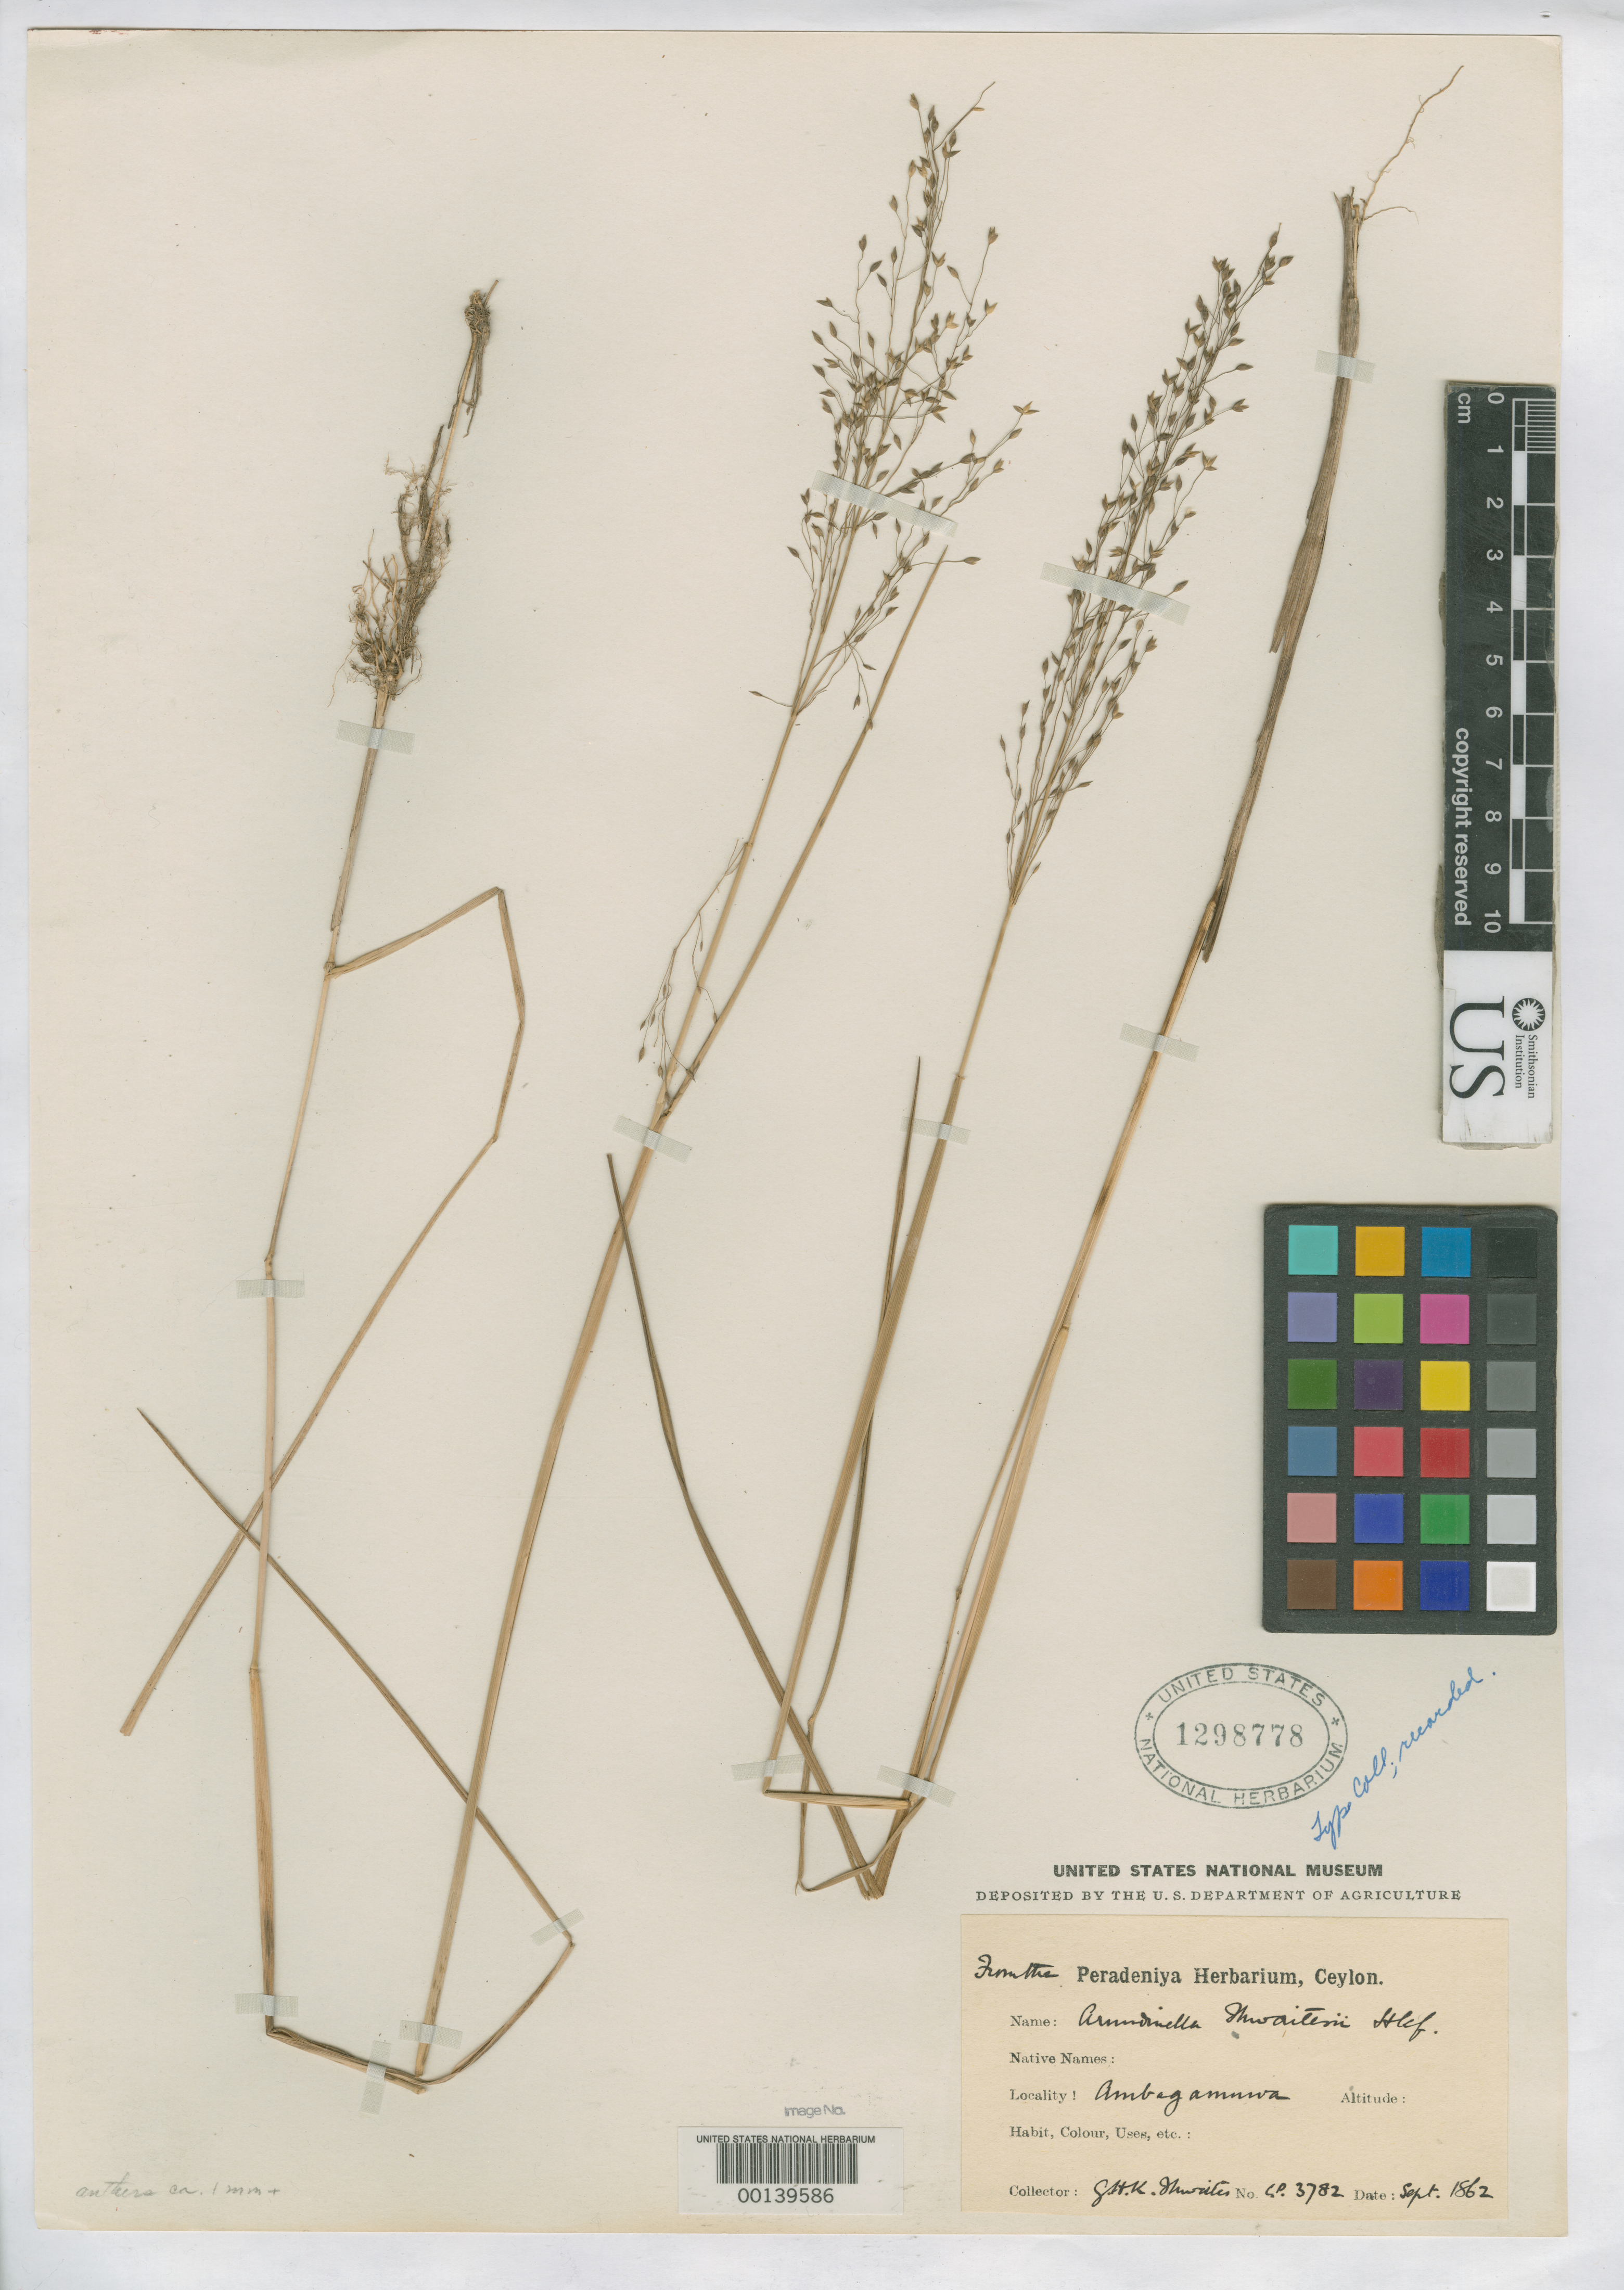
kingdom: Plantae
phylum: Tracheophyta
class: Liliopsida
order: Poales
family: Poaceae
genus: Arundinella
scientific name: Arundinella thwaitesii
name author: Hook.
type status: Syntype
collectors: G. H. K. Thwaites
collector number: C.P. 3782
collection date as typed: Sep 1862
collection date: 1862-09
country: Sri Lanka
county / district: Ambagamowa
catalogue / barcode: US 1298778